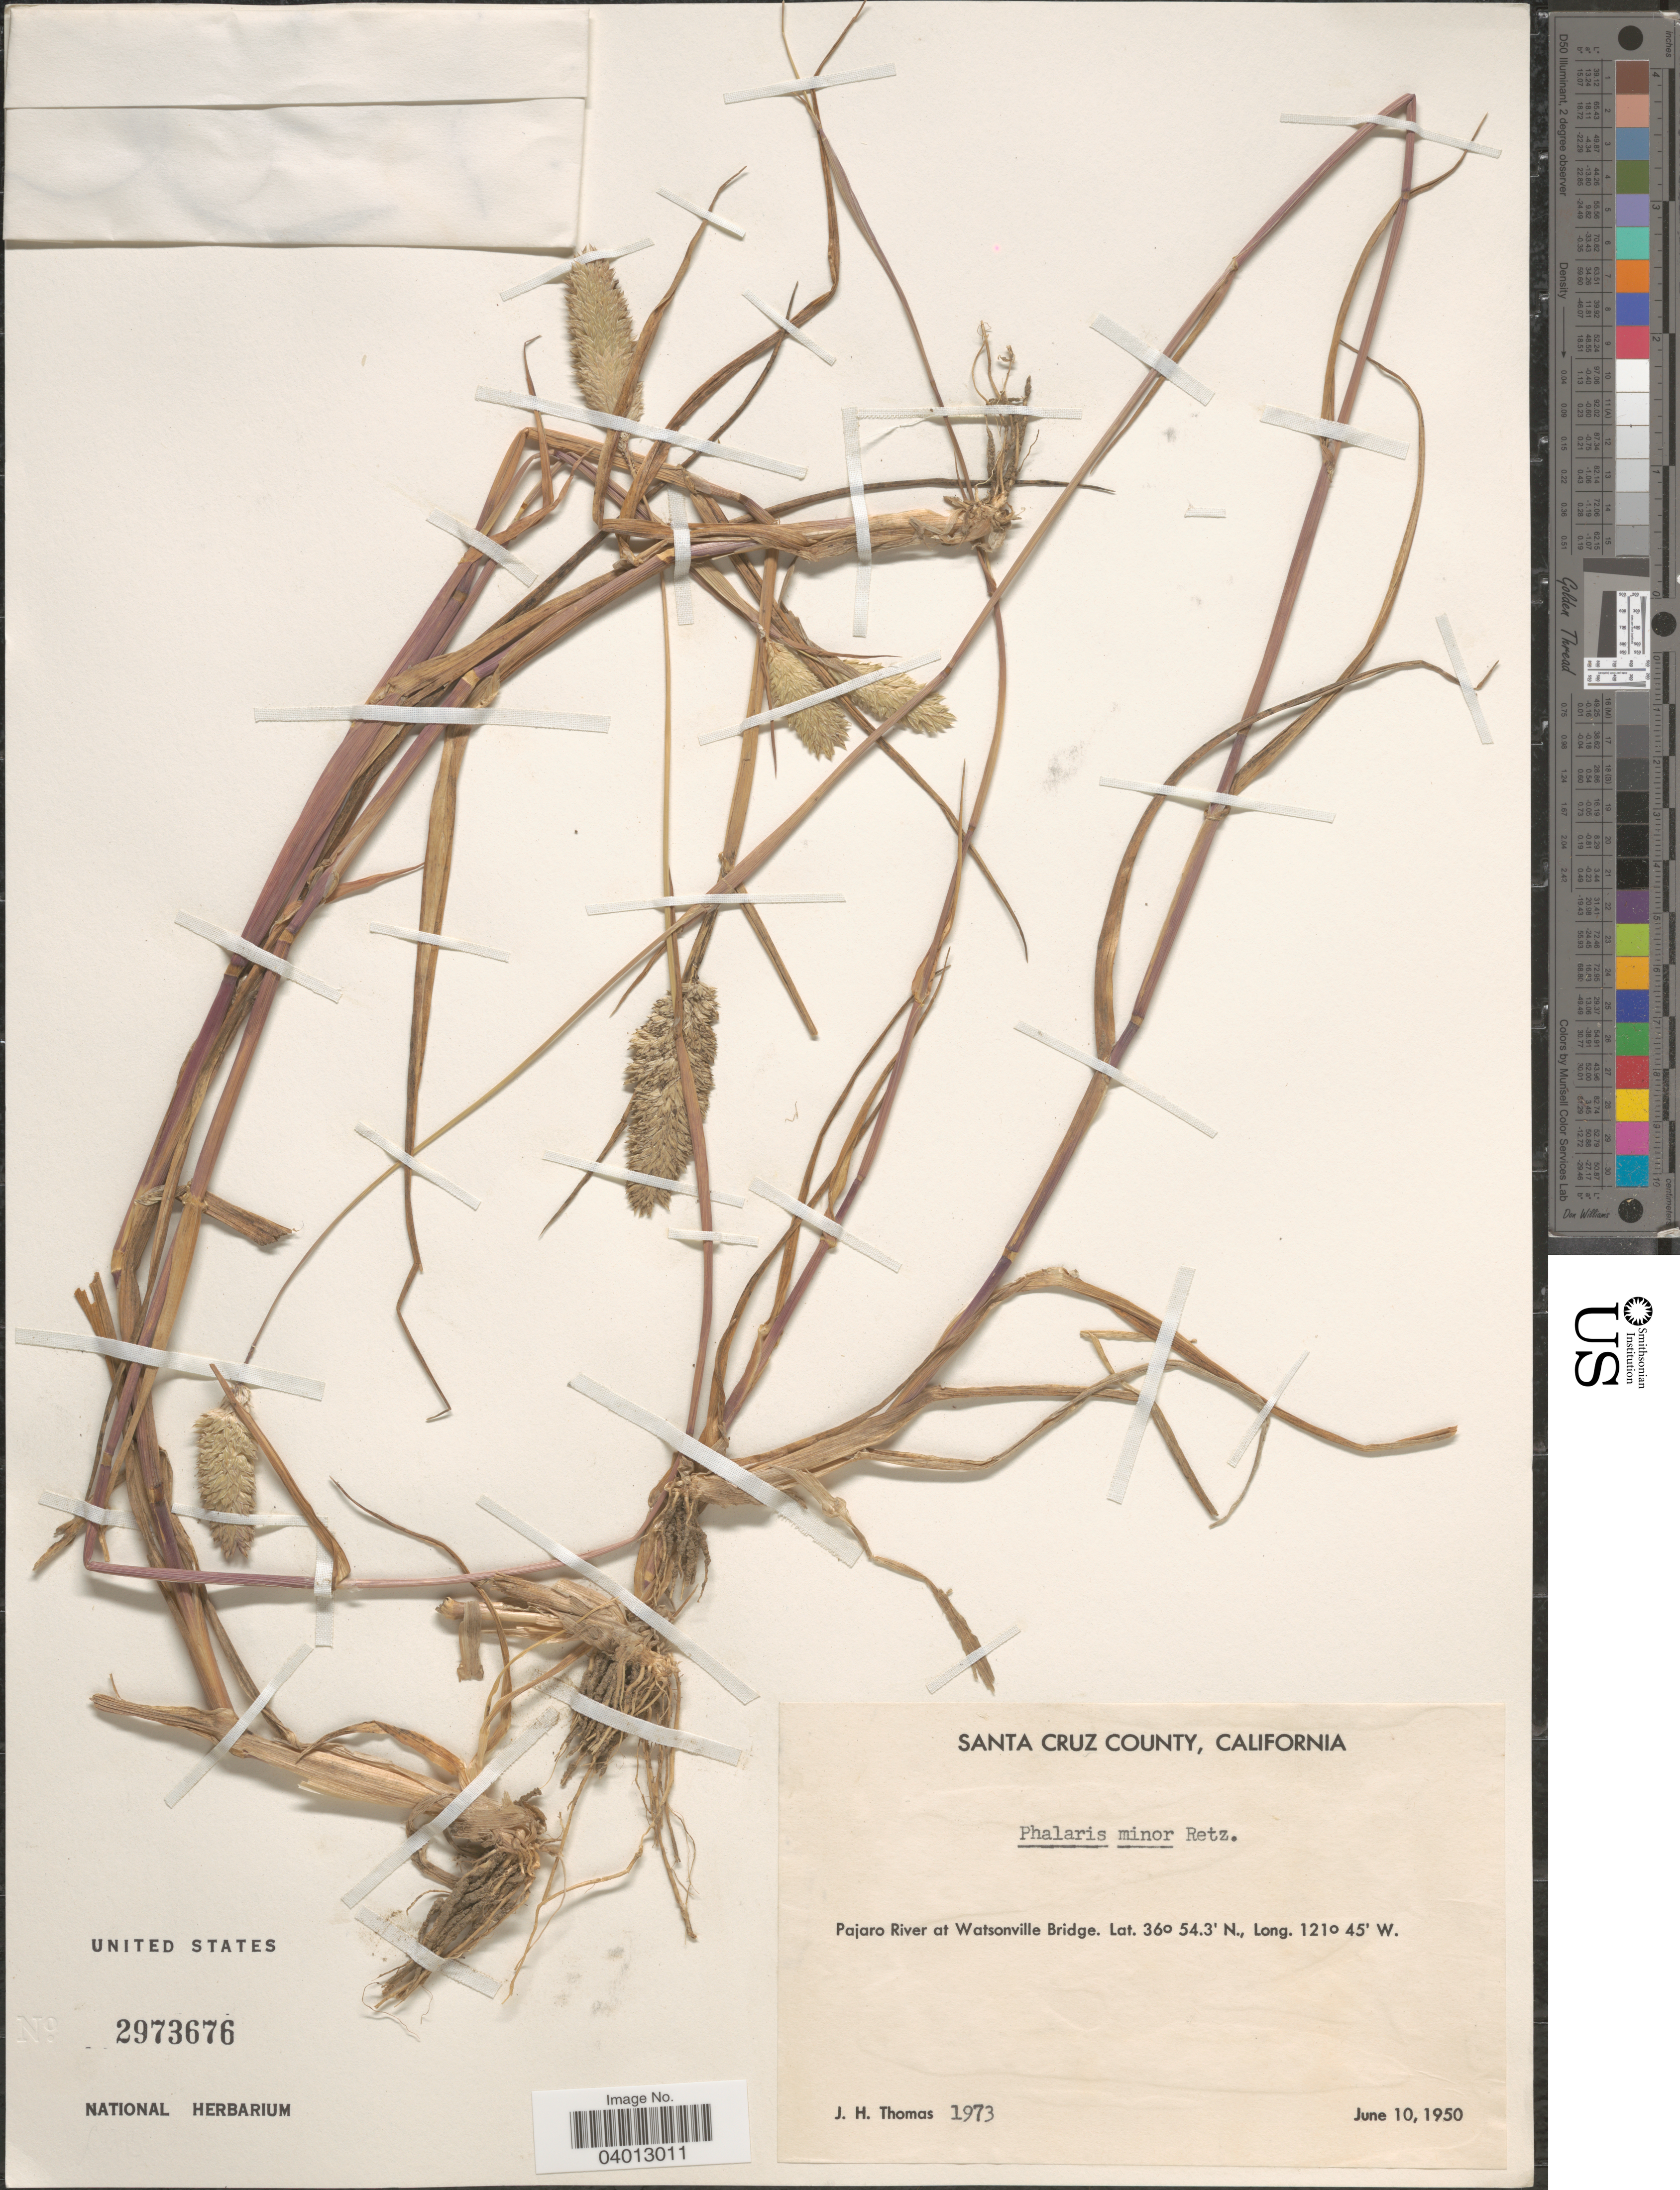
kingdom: Plantae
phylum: Tracheophyta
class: Liliopsida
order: Poales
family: Poaceae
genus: Phalaris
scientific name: Phalaris minor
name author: Retz.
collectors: J. H. Thomas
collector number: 1973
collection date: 1950-06-10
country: United States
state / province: California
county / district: Santa Cruz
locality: Santa Cruz County. Pajaro at Watsonville Bridge.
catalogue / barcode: US 2973676